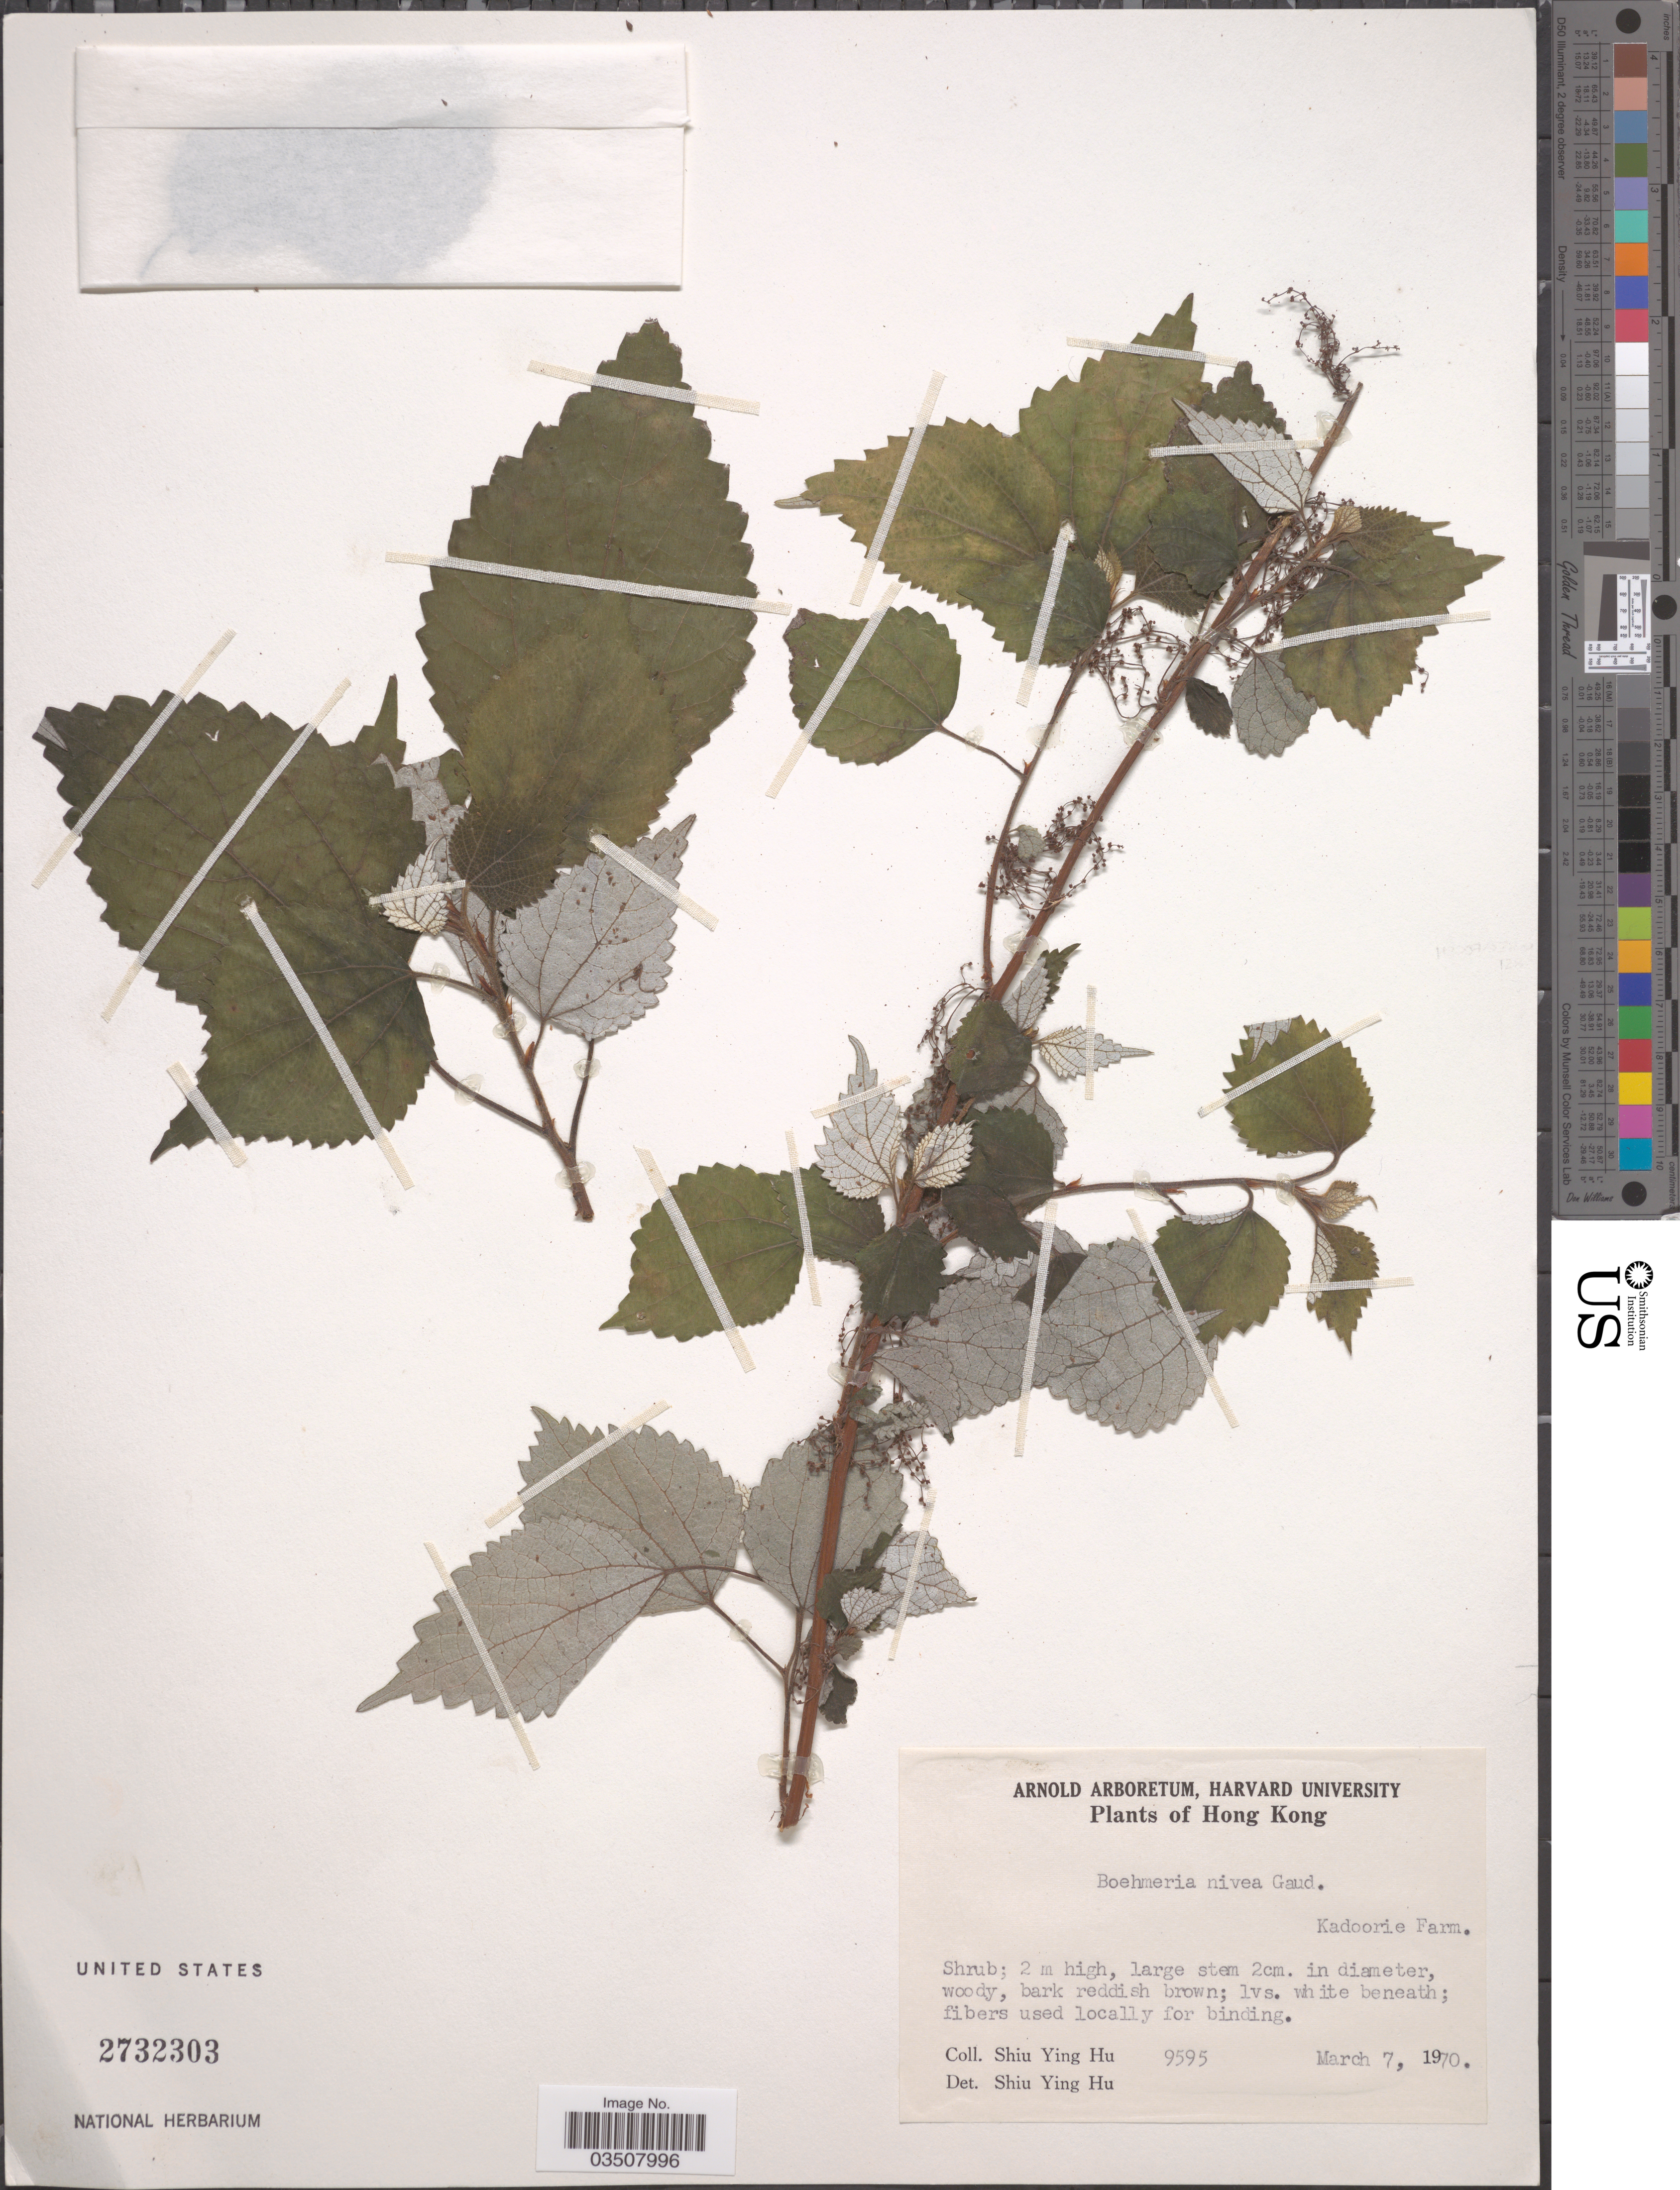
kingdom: Plantae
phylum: Tracheophyta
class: Magnoliopsida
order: Rosales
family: Urticaceae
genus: Boehmeria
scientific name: Boehmeria nivea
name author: (L.) Gaudich.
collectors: S. Y. Hu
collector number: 9595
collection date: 1970-03-07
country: China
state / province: Hong Kong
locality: Kadoorie Farm.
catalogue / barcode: US 2732303